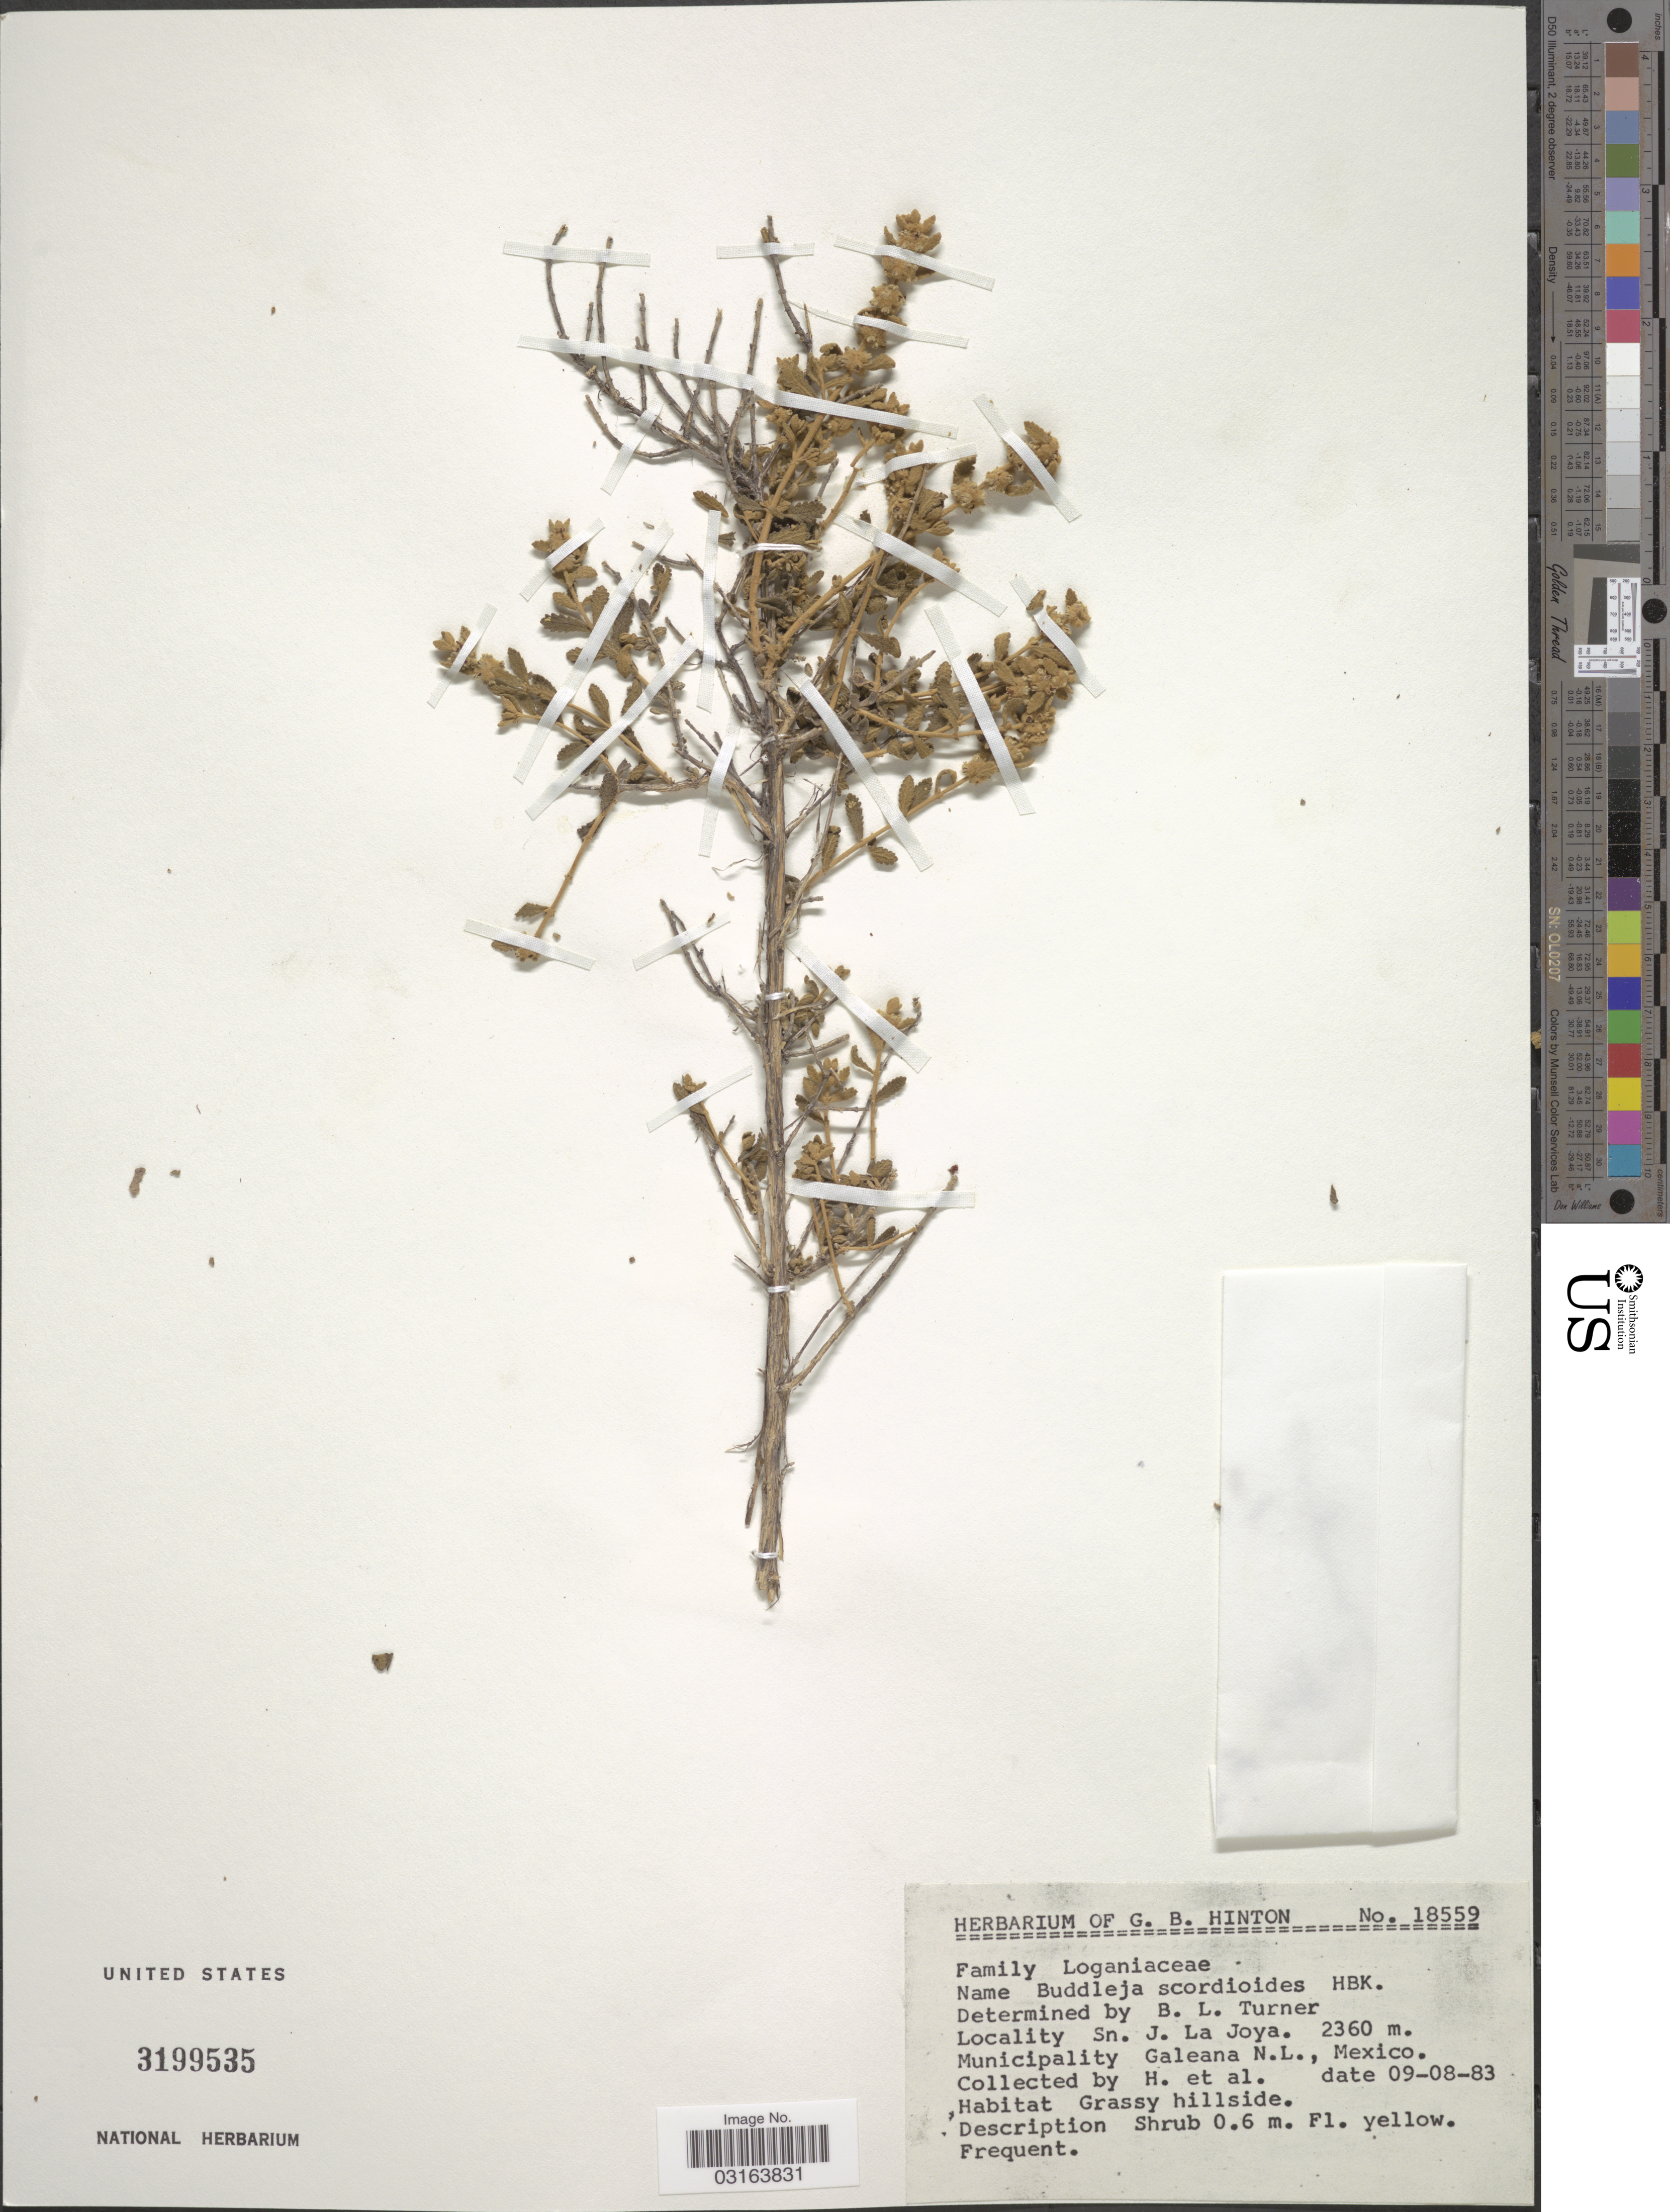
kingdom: Plantae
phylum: Tracheophyta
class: Magnoliopsida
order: Lamiales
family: Scrophulariaceae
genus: Buddleja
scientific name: Buddleja scordioides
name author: Kunth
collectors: G. B. Hinton & et al.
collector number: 18559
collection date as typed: Transcribed d/m/y: 9/8/83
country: Mexico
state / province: Nuevo León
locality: Sn. J. La Joya. Municipality Galeana N. L.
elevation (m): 2360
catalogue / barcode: US 3199535